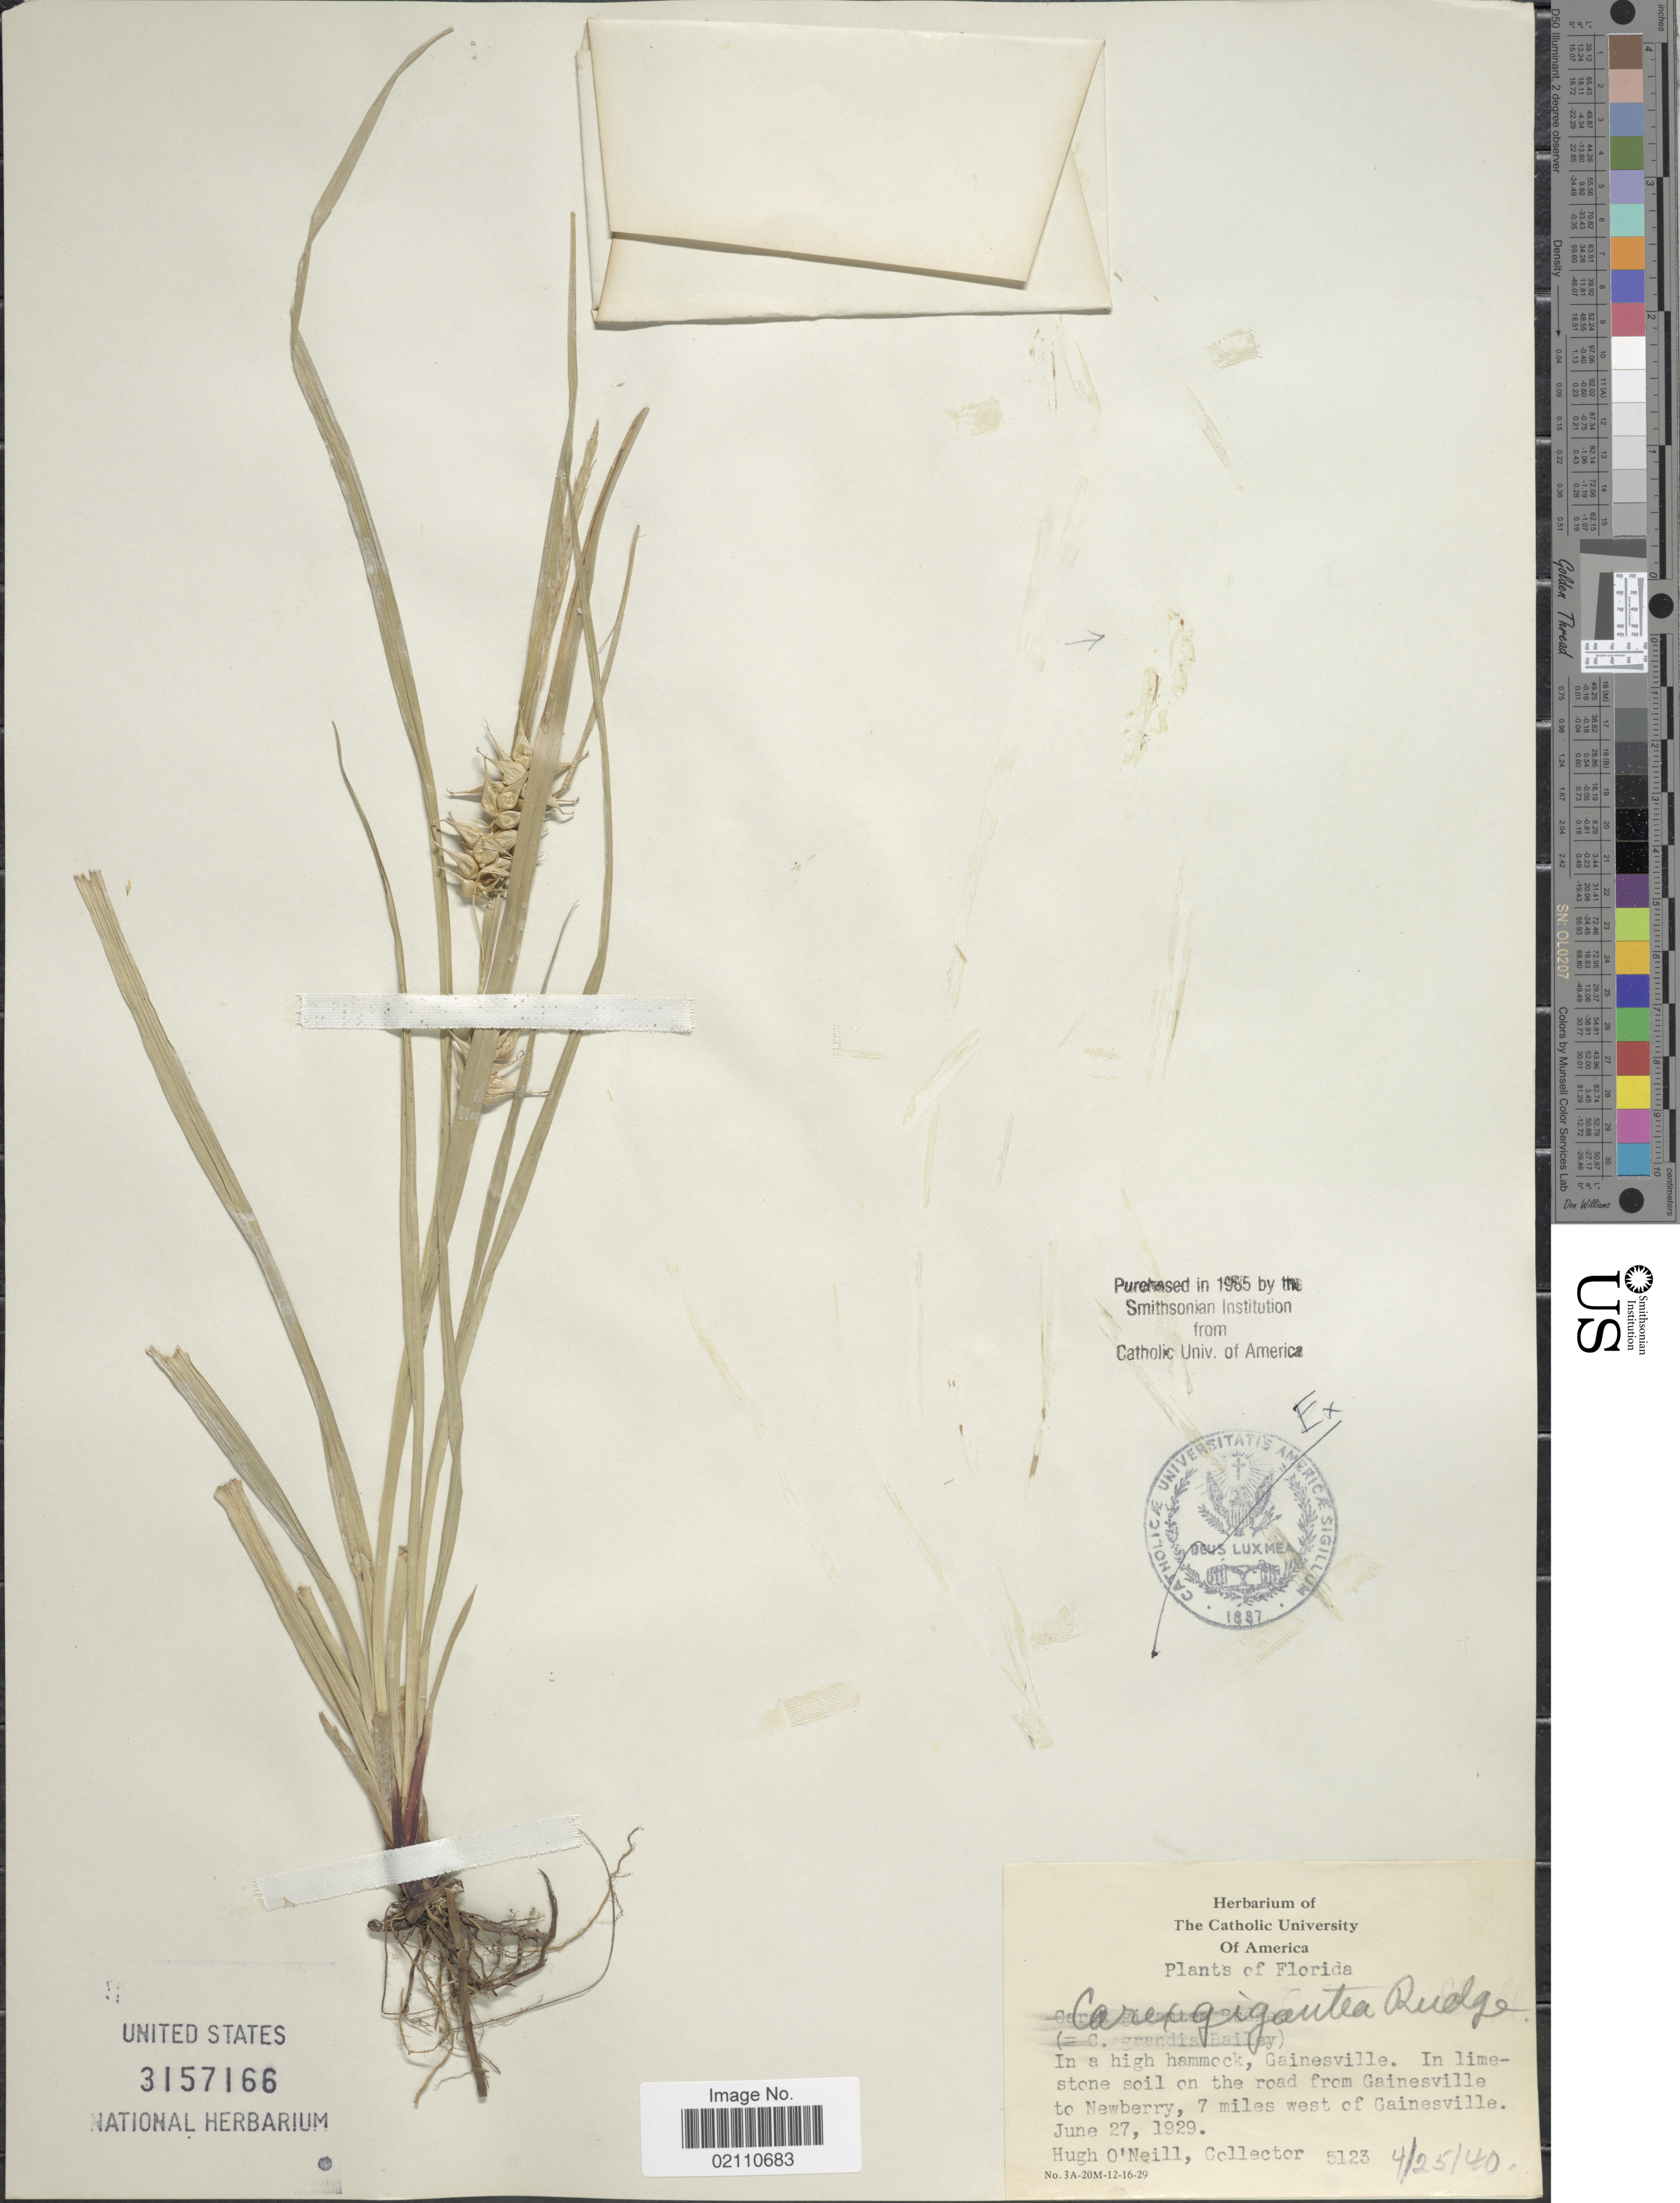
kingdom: Plantae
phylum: Tracheophyta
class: Liliopsida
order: Poales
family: Cyperaceae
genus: Carex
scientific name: Carex gigantea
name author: Rudge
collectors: H. O'Neill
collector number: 5123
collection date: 1929-06-27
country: United States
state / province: Florida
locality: In a high hammock, Gainesville. In limestone soil on the road from Gainesville to Newberry, 7 miles west of Gainesville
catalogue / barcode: US 3157166